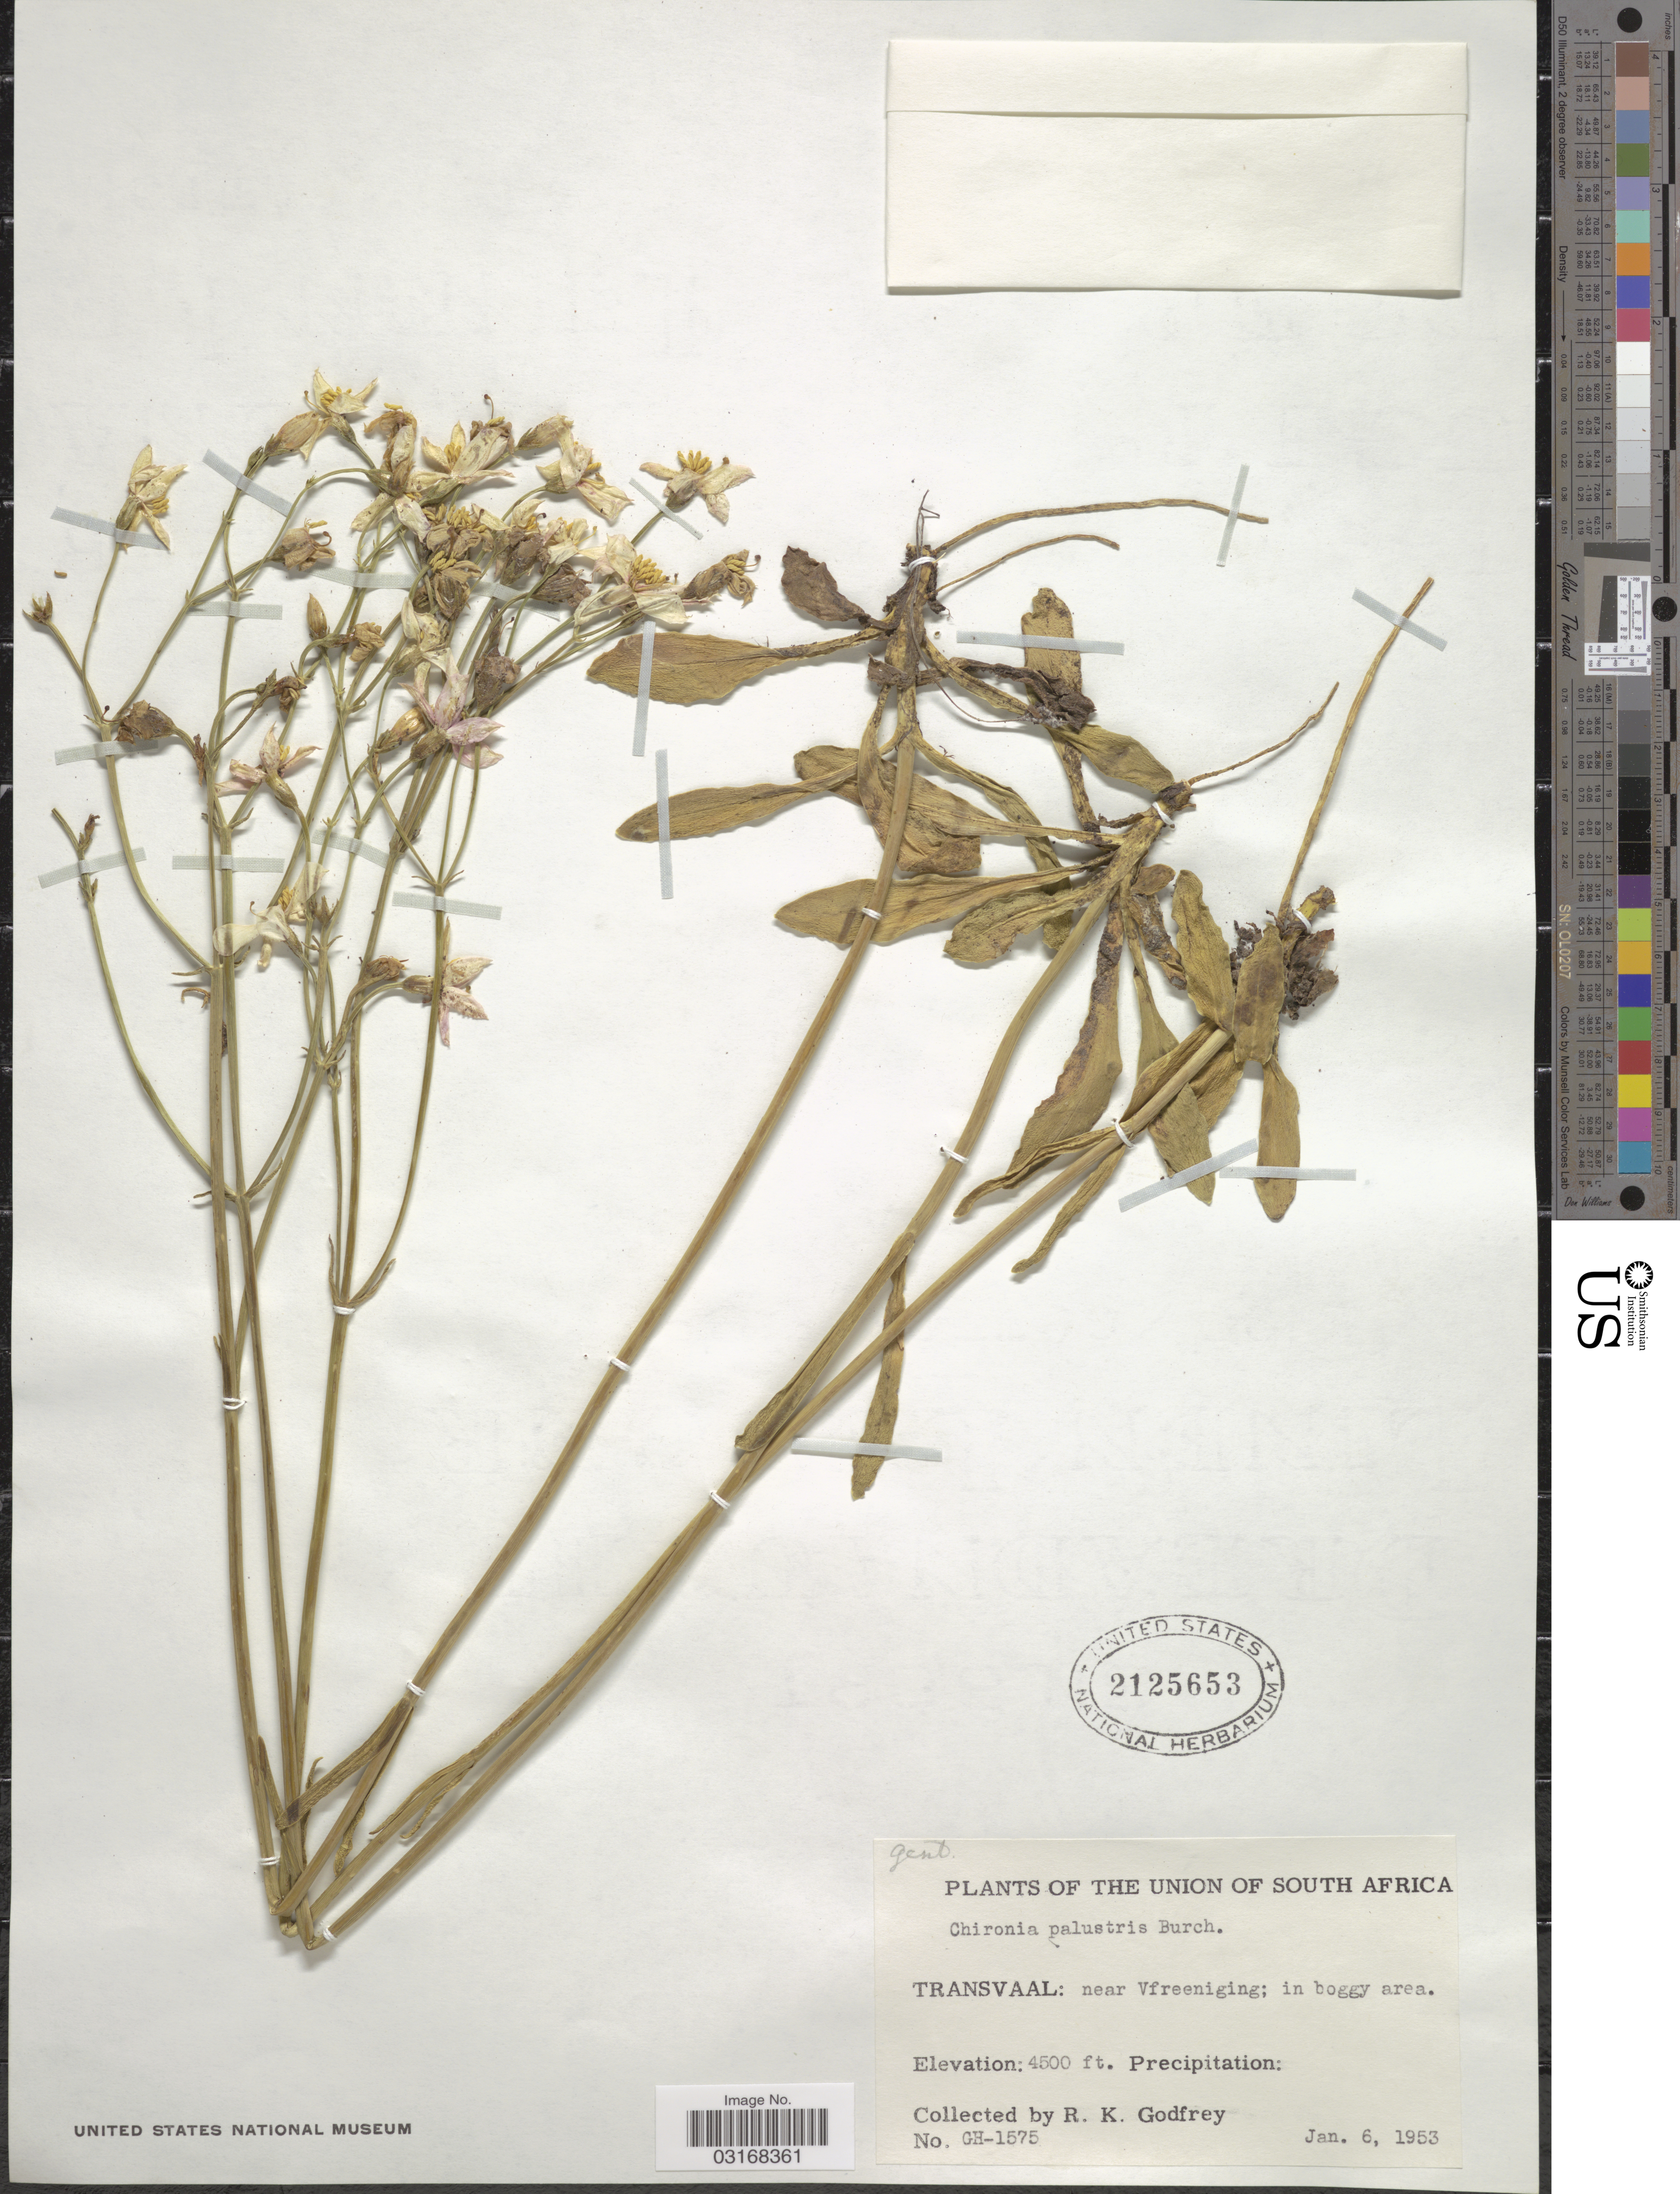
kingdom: Plantae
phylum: Tracheophyta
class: Magnoliopsida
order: Gentianales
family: Gentianaceae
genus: Chironia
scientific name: Chironia palustris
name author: Burch.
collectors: R. K. Godfrey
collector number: GH-1575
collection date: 1953-01-06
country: South Africa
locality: The Union of South Africa. Transvaal: near Vfreeniging.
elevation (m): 1372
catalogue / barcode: US 2125653